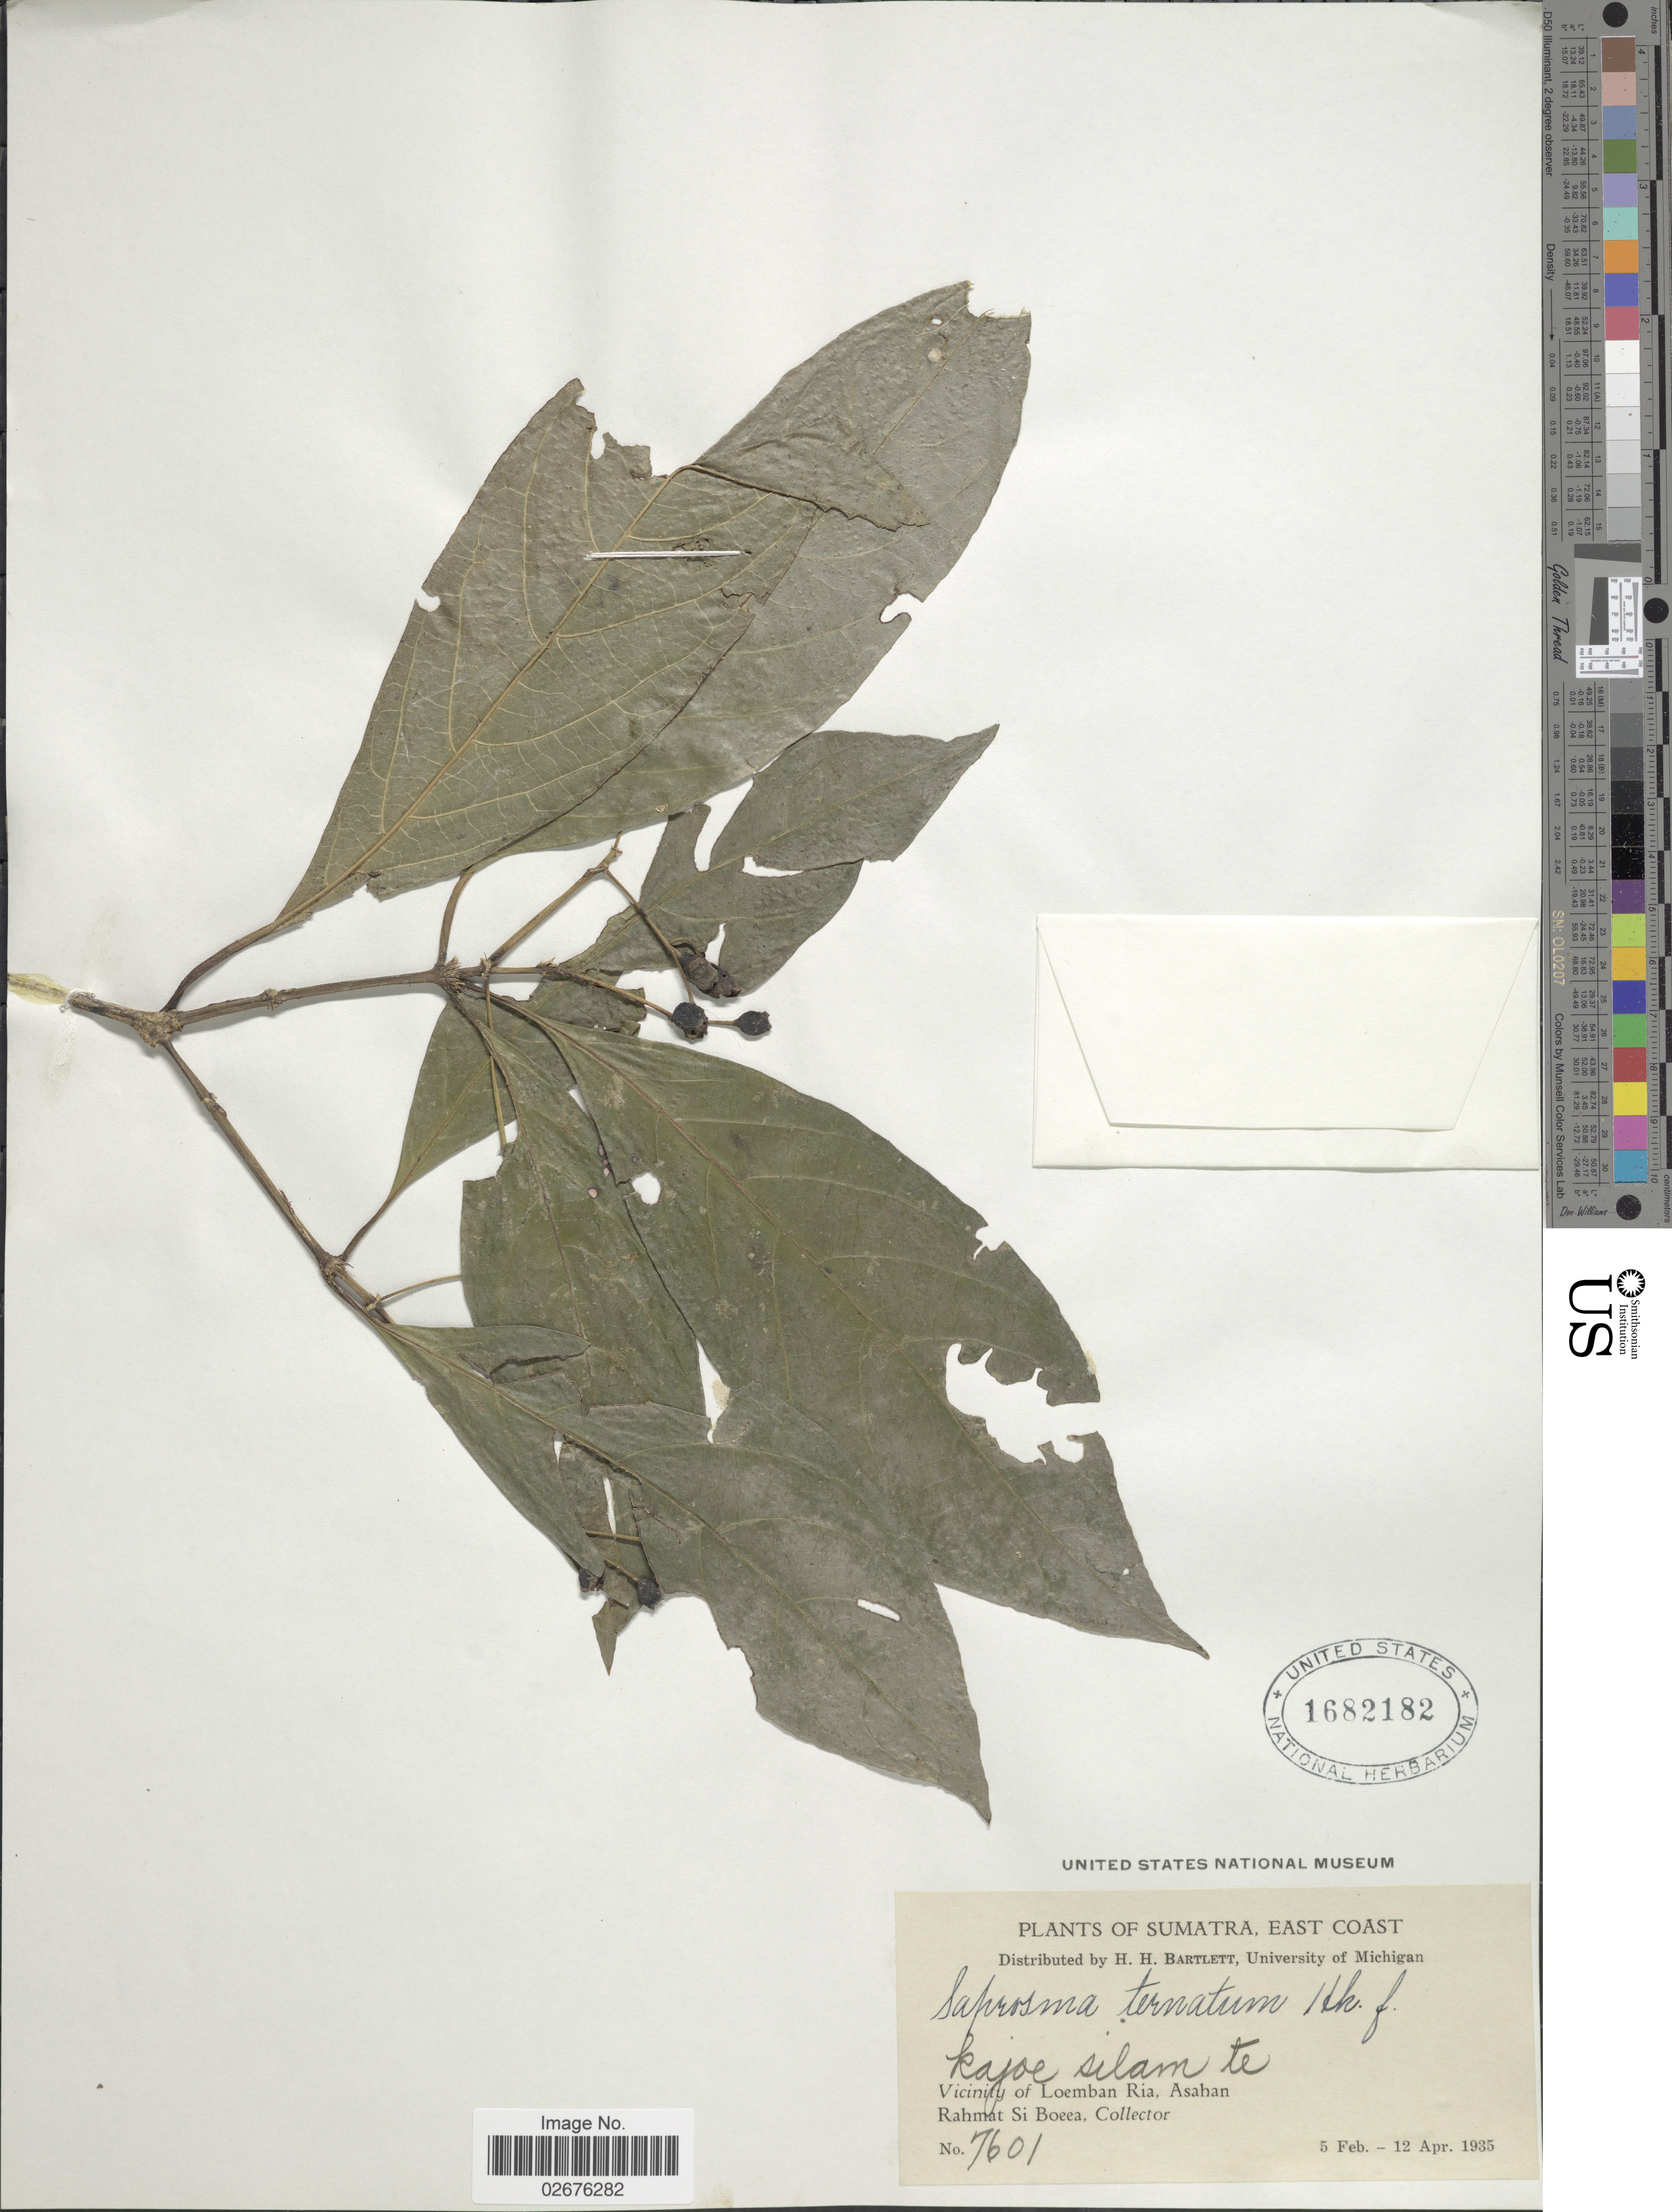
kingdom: Plantae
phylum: Tracheophyta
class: Magnoliopsida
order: Gentianales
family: Rubiaceae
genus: Saprosma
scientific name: Saprosma ternata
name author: (Wall.) Benth. & Hook. f. ex Kurz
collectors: Rahmat Si Boeea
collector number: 7601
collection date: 1935-02-05/1935-04-12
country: Indonesia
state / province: Sumatra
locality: East Coast. Vicinity of Loemban Ria, Asahan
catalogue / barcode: US 1682182